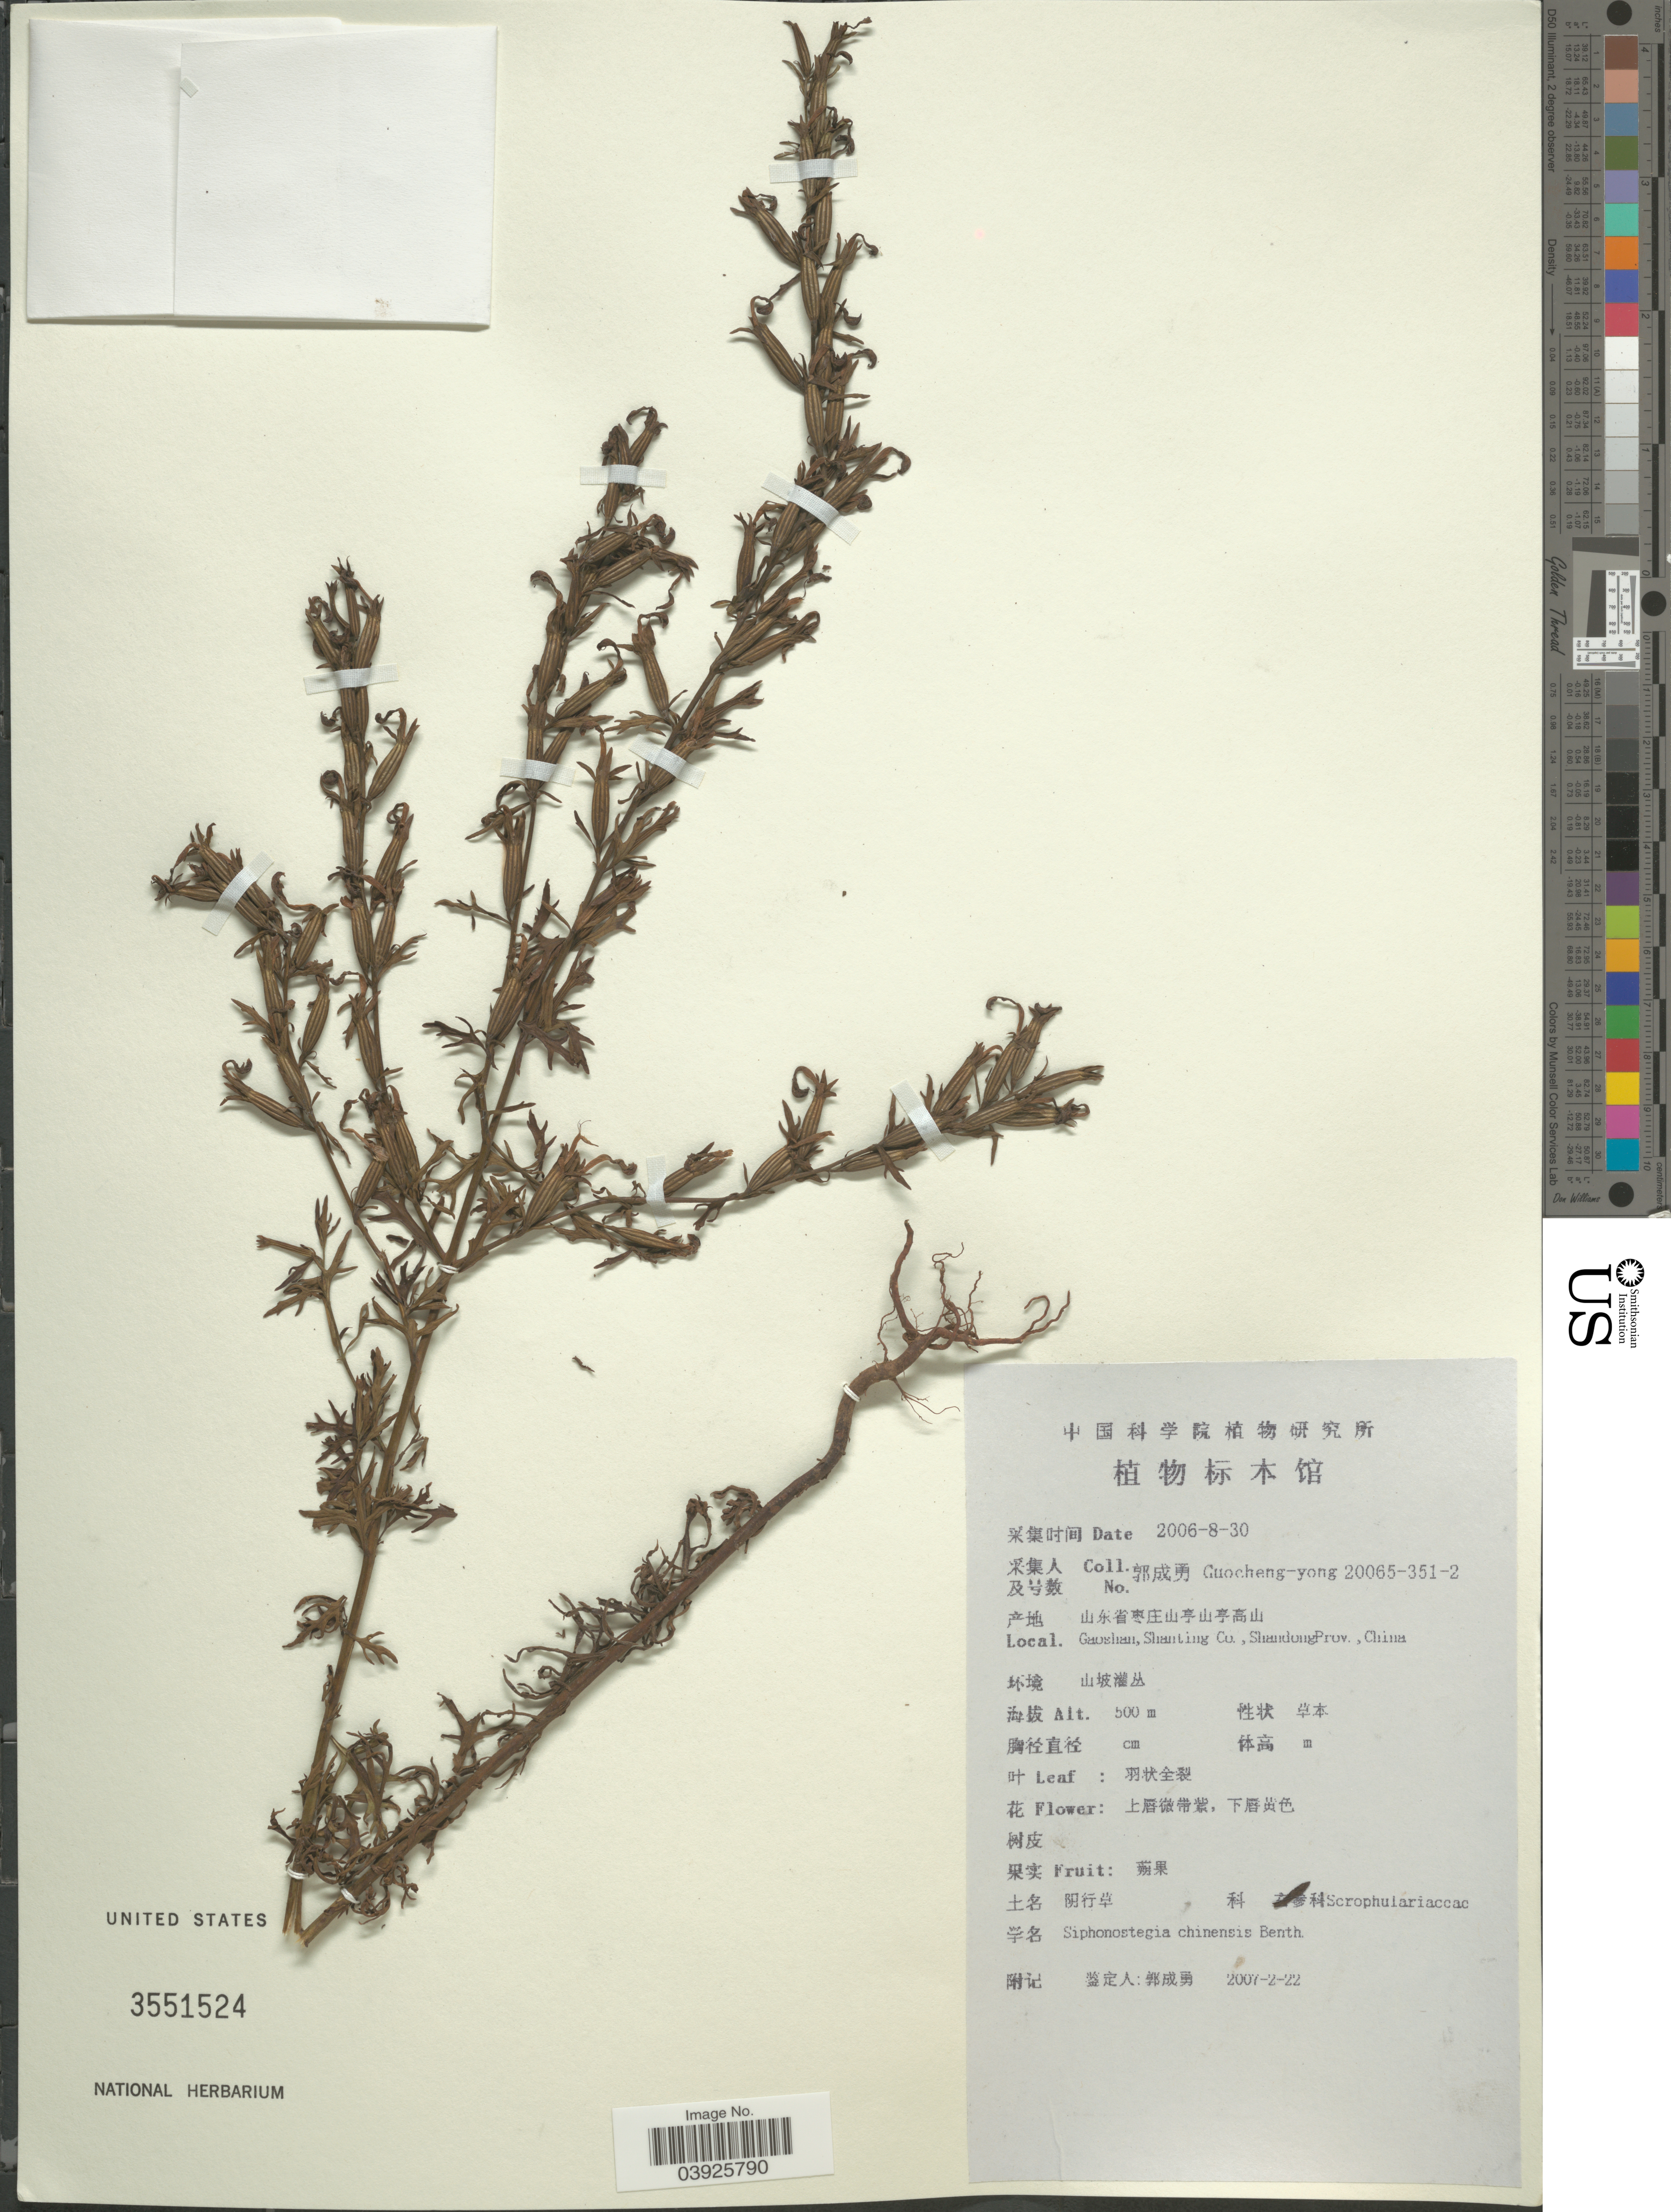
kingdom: Plantae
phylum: Tracheophyta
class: Magnoliopsida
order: Lamiales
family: Orobanchaceae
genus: Siphonostegia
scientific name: Siphonostegia chinensis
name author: Benth.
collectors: Guo cheng-yong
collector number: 20065-351-2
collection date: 2006-08-30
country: China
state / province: Shandong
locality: Gaoshan, Shanting Co.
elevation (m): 500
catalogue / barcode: US 3551524